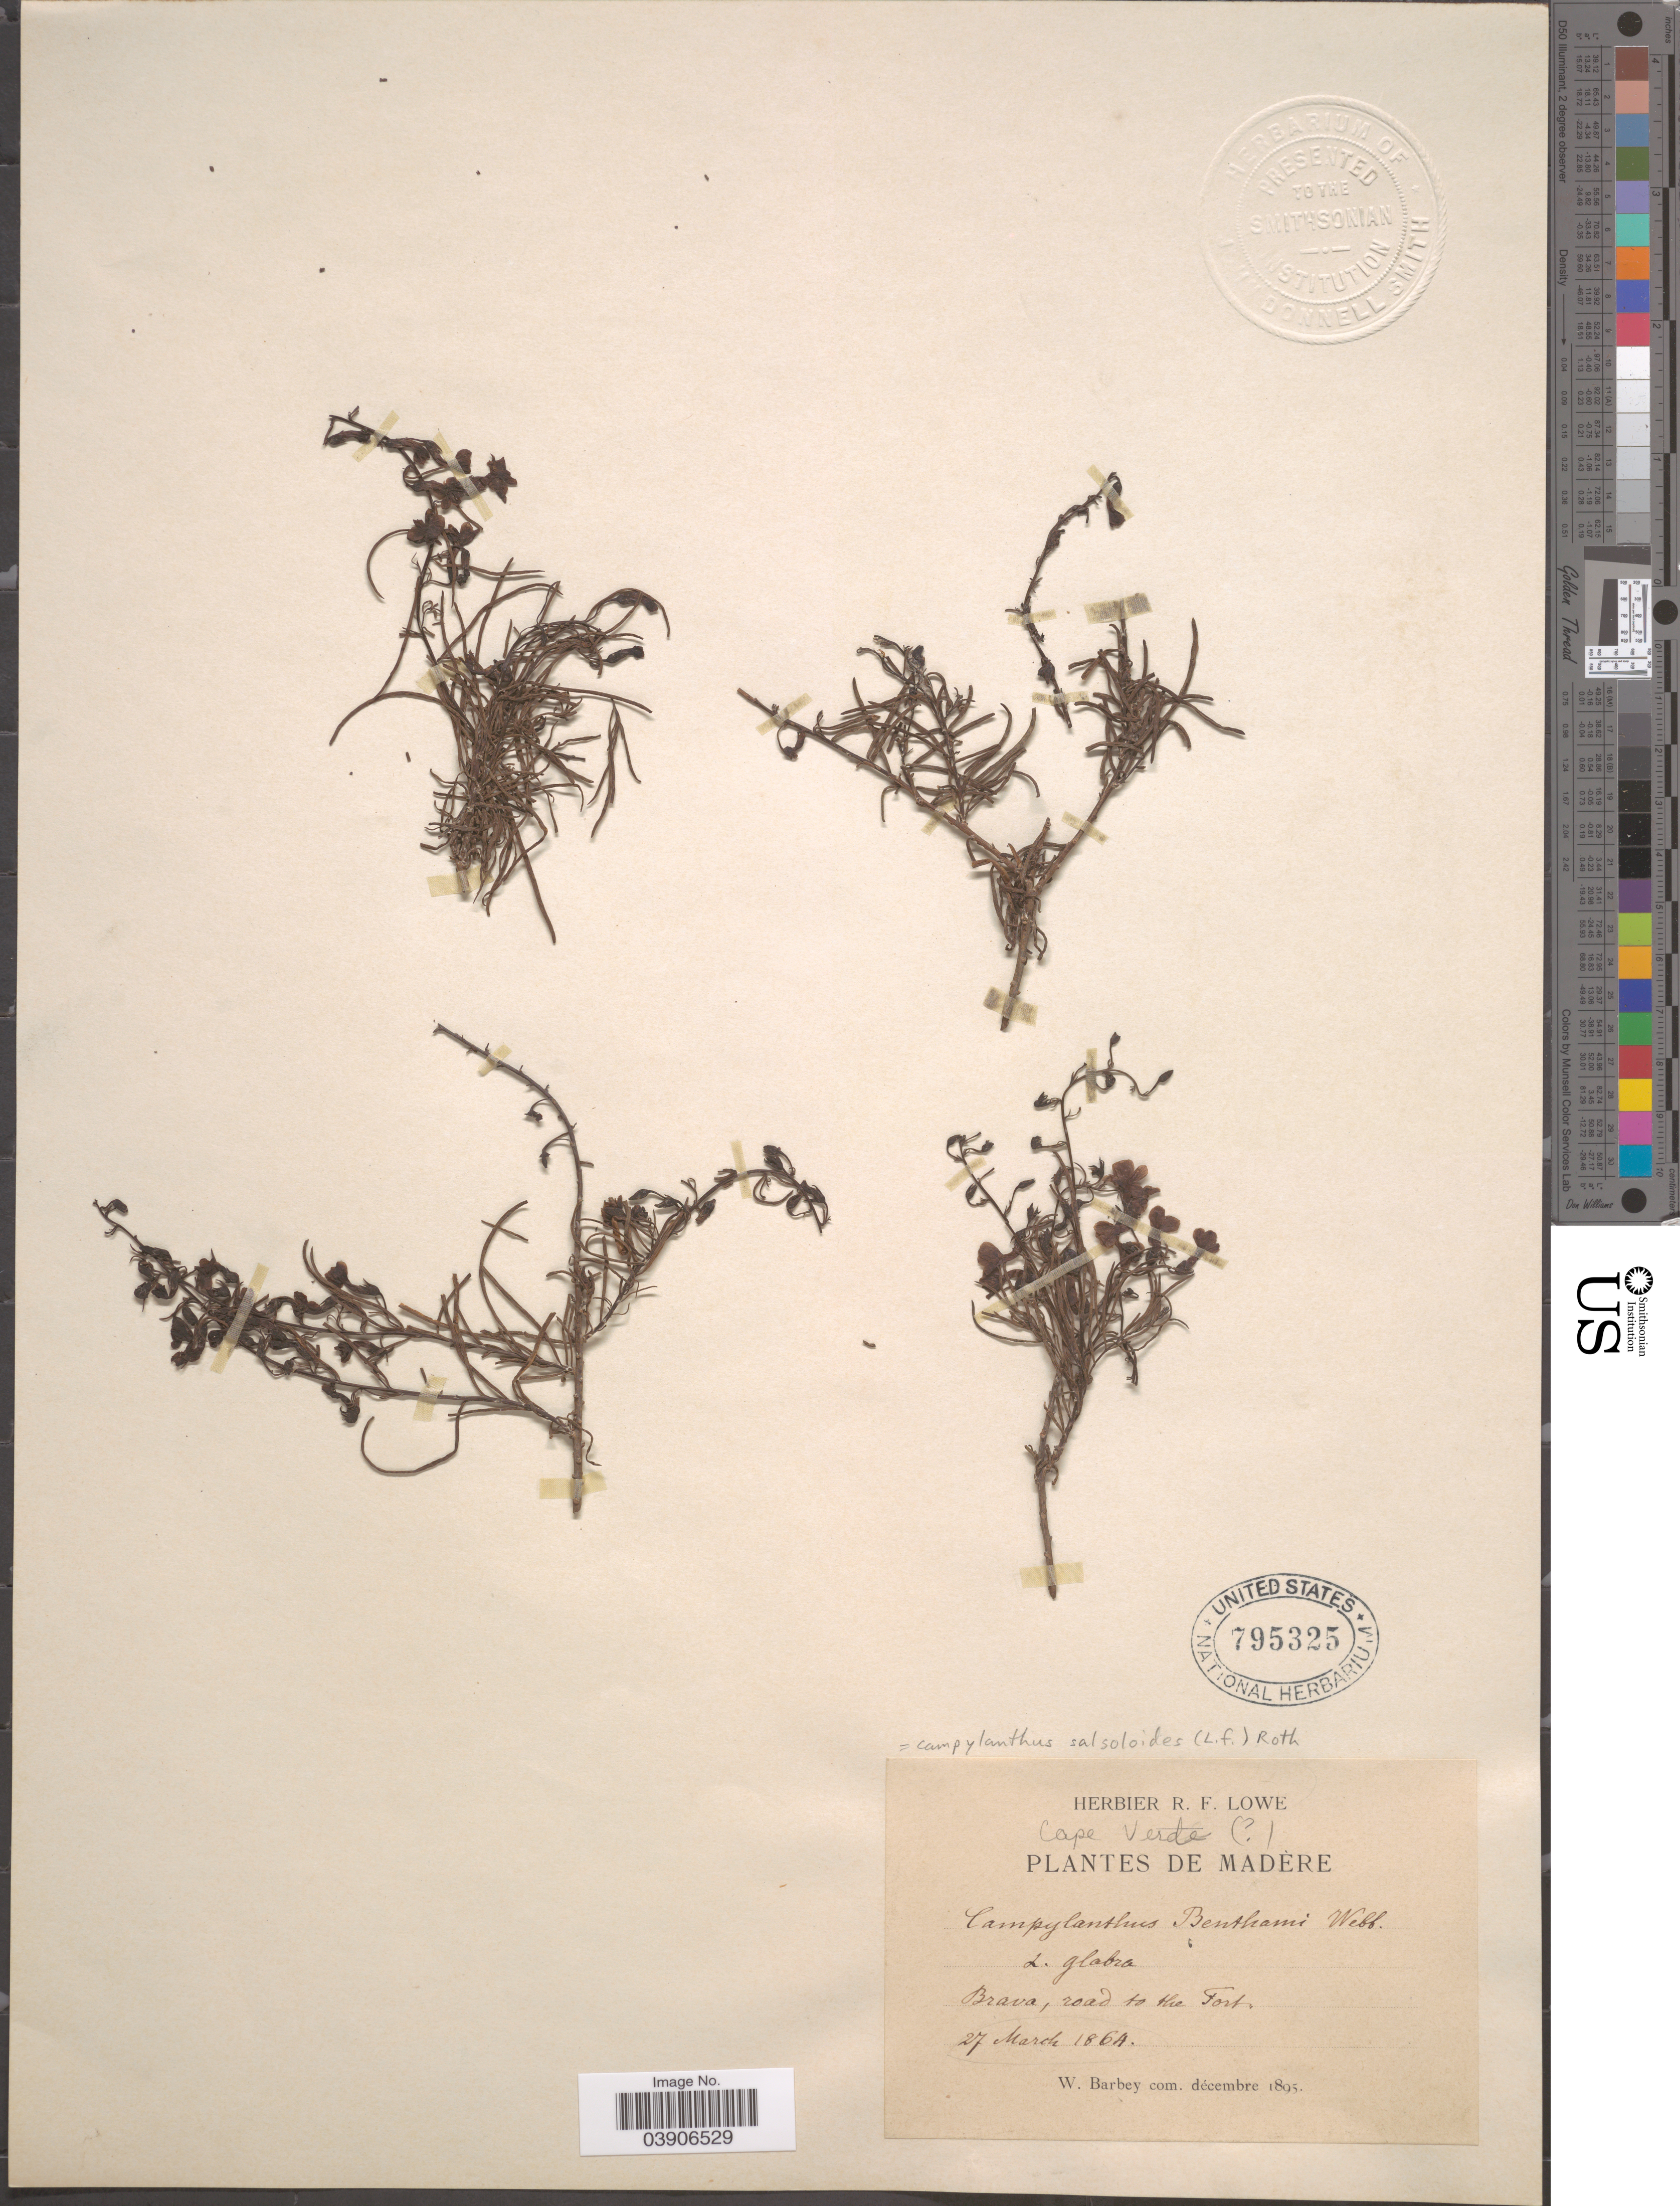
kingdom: Plantae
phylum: Tracheophyta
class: Magnoliopsida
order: Lamiales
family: Plantaginaceae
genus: Campylanthus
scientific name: Campylanthus salsoloides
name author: (L. f.) Roth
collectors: ex herb. R. F. Lowe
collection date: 1864-03-27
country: Cape Verde Islands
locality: Brava, road to the Fort.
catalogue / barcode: US 795325